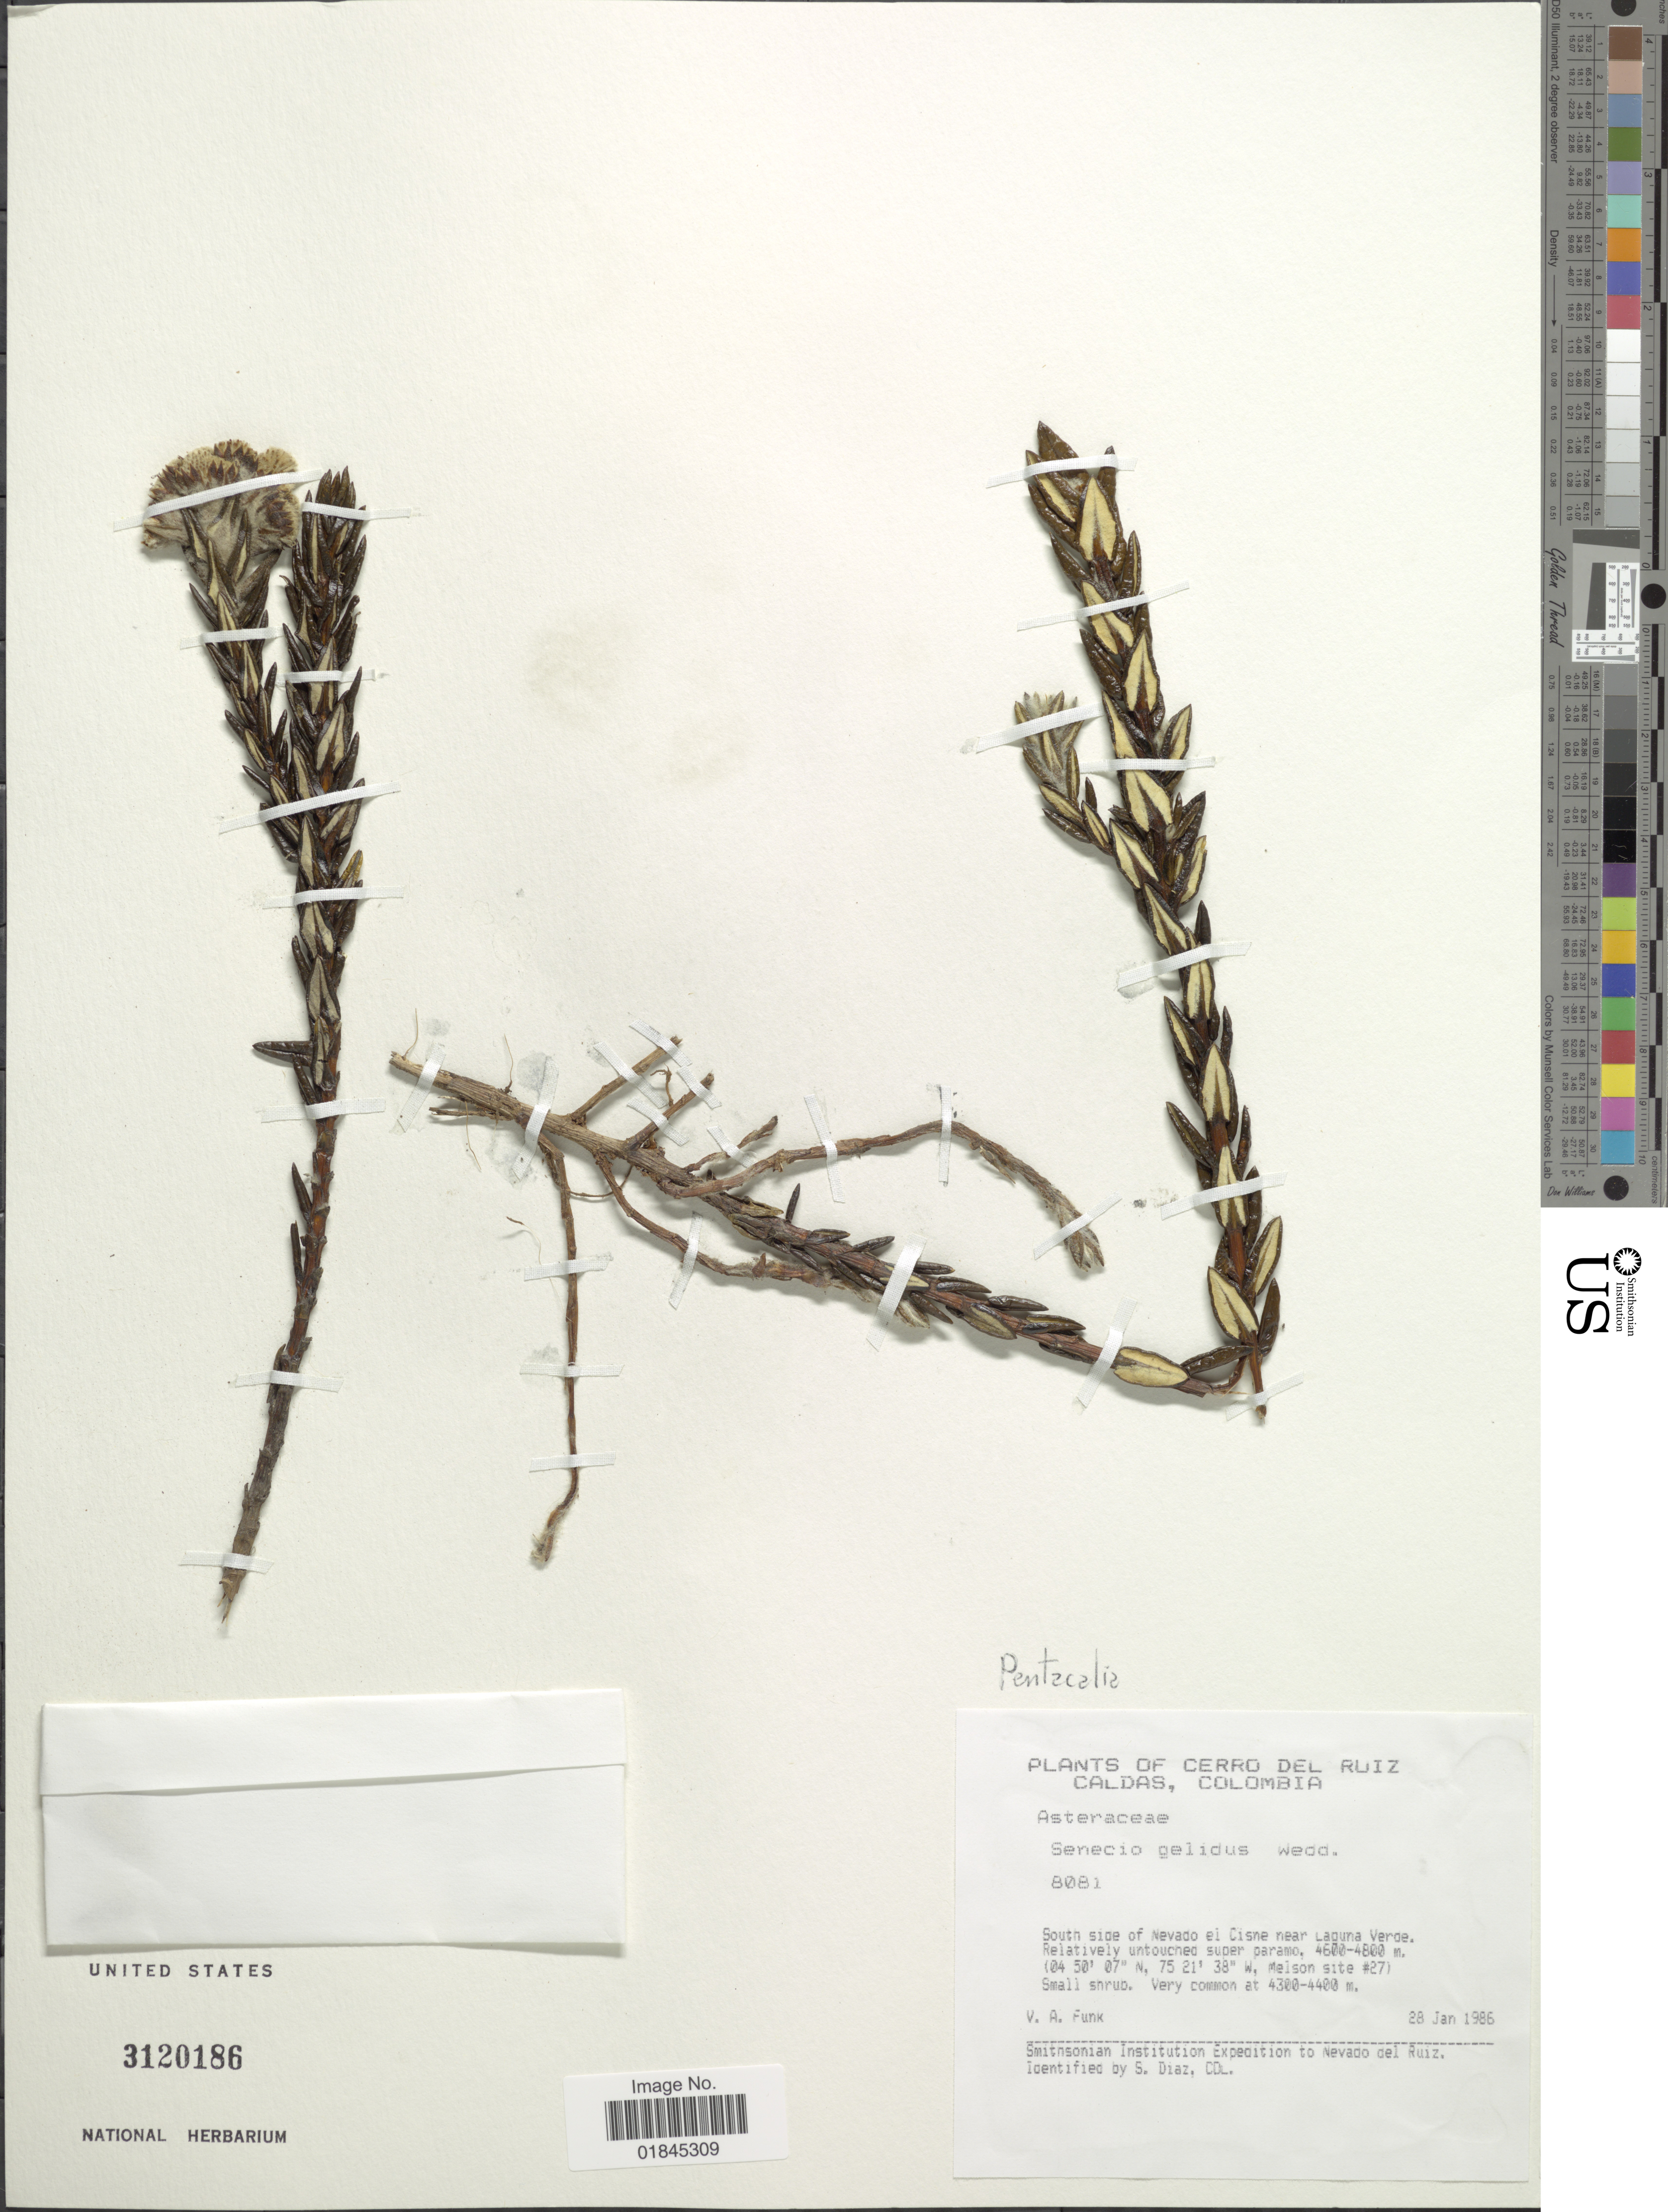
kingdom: Plantae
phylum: Tracheophyta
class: Magnoliopsida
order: Asterales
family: Asteraceae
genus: Pentacalia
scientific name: Pentacalia gelida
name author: (Wedd.) Cuatrec.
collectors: V. Funk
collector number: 8081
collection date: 1986-01-28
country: Colombia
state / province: Caldas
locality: Cerro del Ruiz. Caldas, Colombia. South side of Nevado del Cisne near laguna Verde.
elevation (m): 4600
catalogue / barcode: US 3120186